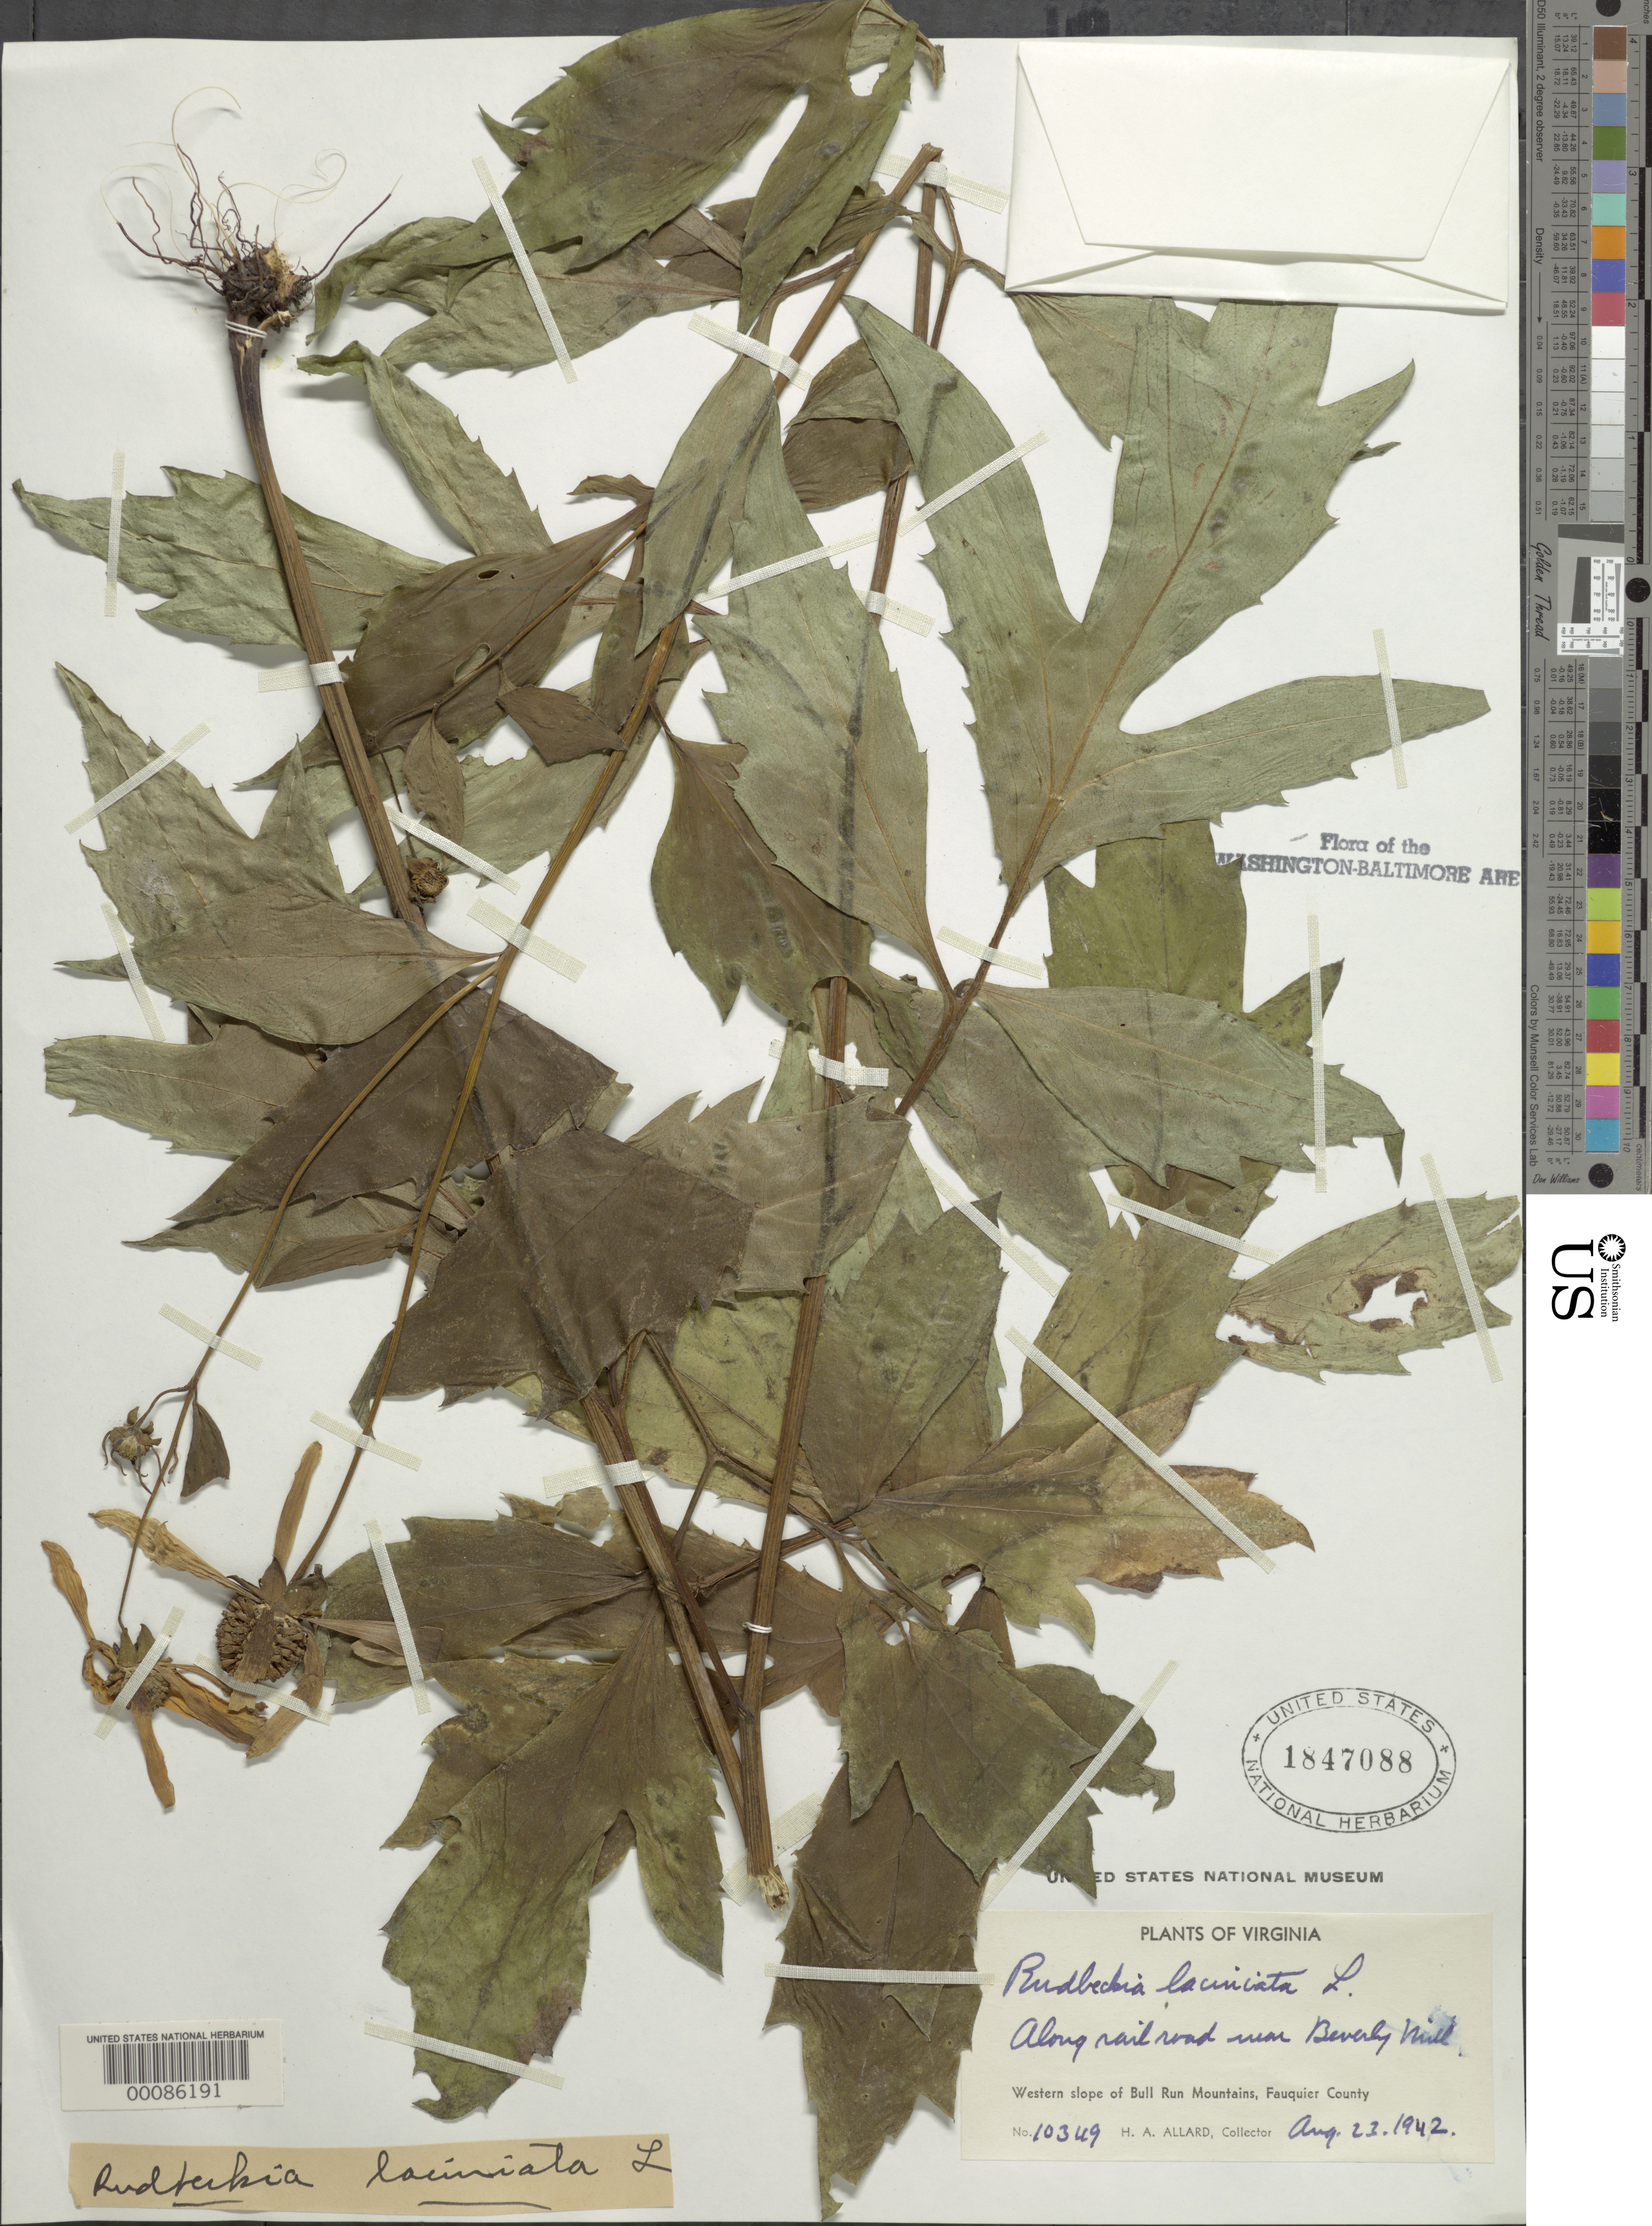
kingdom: Plantae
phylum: Tracheophyta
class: Magnoliopsida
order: Asterales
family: Asteraceae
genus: Rudbeckia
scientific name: Rudbeckia laciniata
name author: L.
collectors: H. A. Allard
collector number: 10349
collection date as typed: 23 Aug 1942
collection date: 1942-08-23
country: United States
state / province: Virginia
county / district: Fauquier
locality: Near Beverley Mill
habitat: Railroad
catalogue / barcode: US 1847088